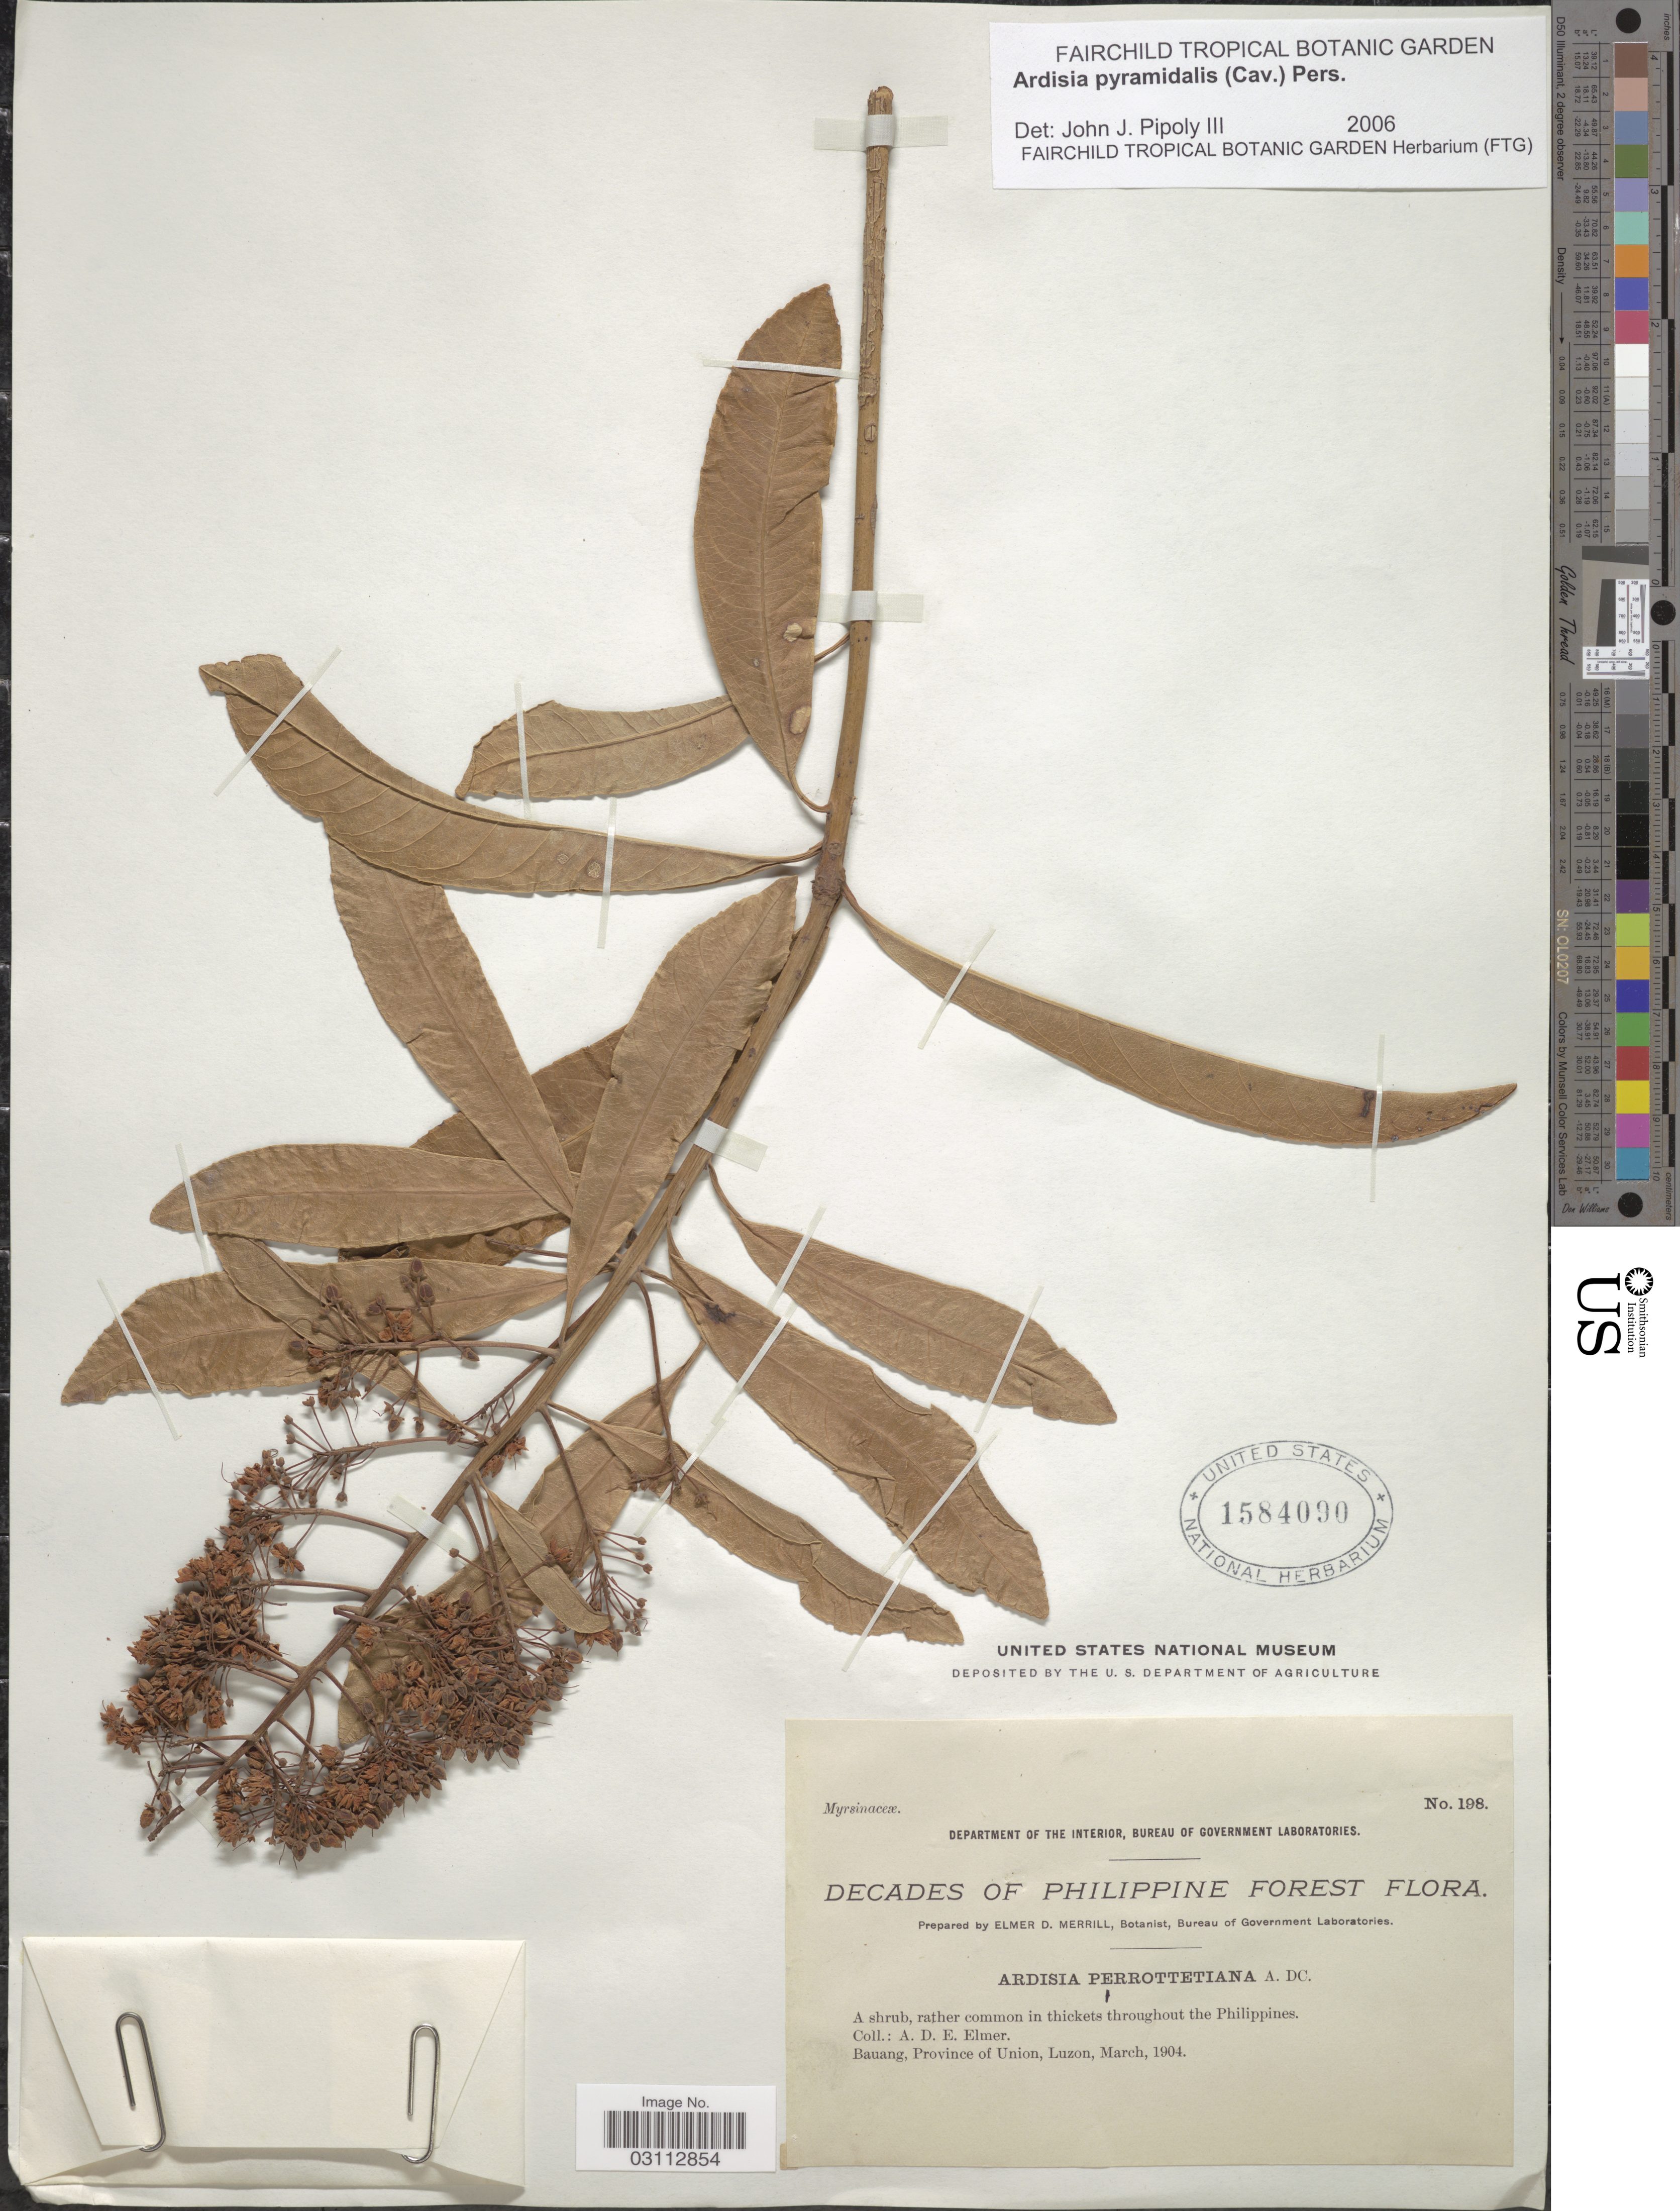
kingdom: Plantae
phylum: Tracheophyta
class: Magnoliopsida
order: Ericales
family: Primulaceae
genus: Ardisia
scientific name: Ardisia pyramidalis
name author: (Cav.) Pers.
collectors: A. D. E. Elmer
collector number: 198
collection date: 1904-03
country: Philippines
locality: Bauang, Province of Union, Luzon.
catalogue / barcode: US 1584090